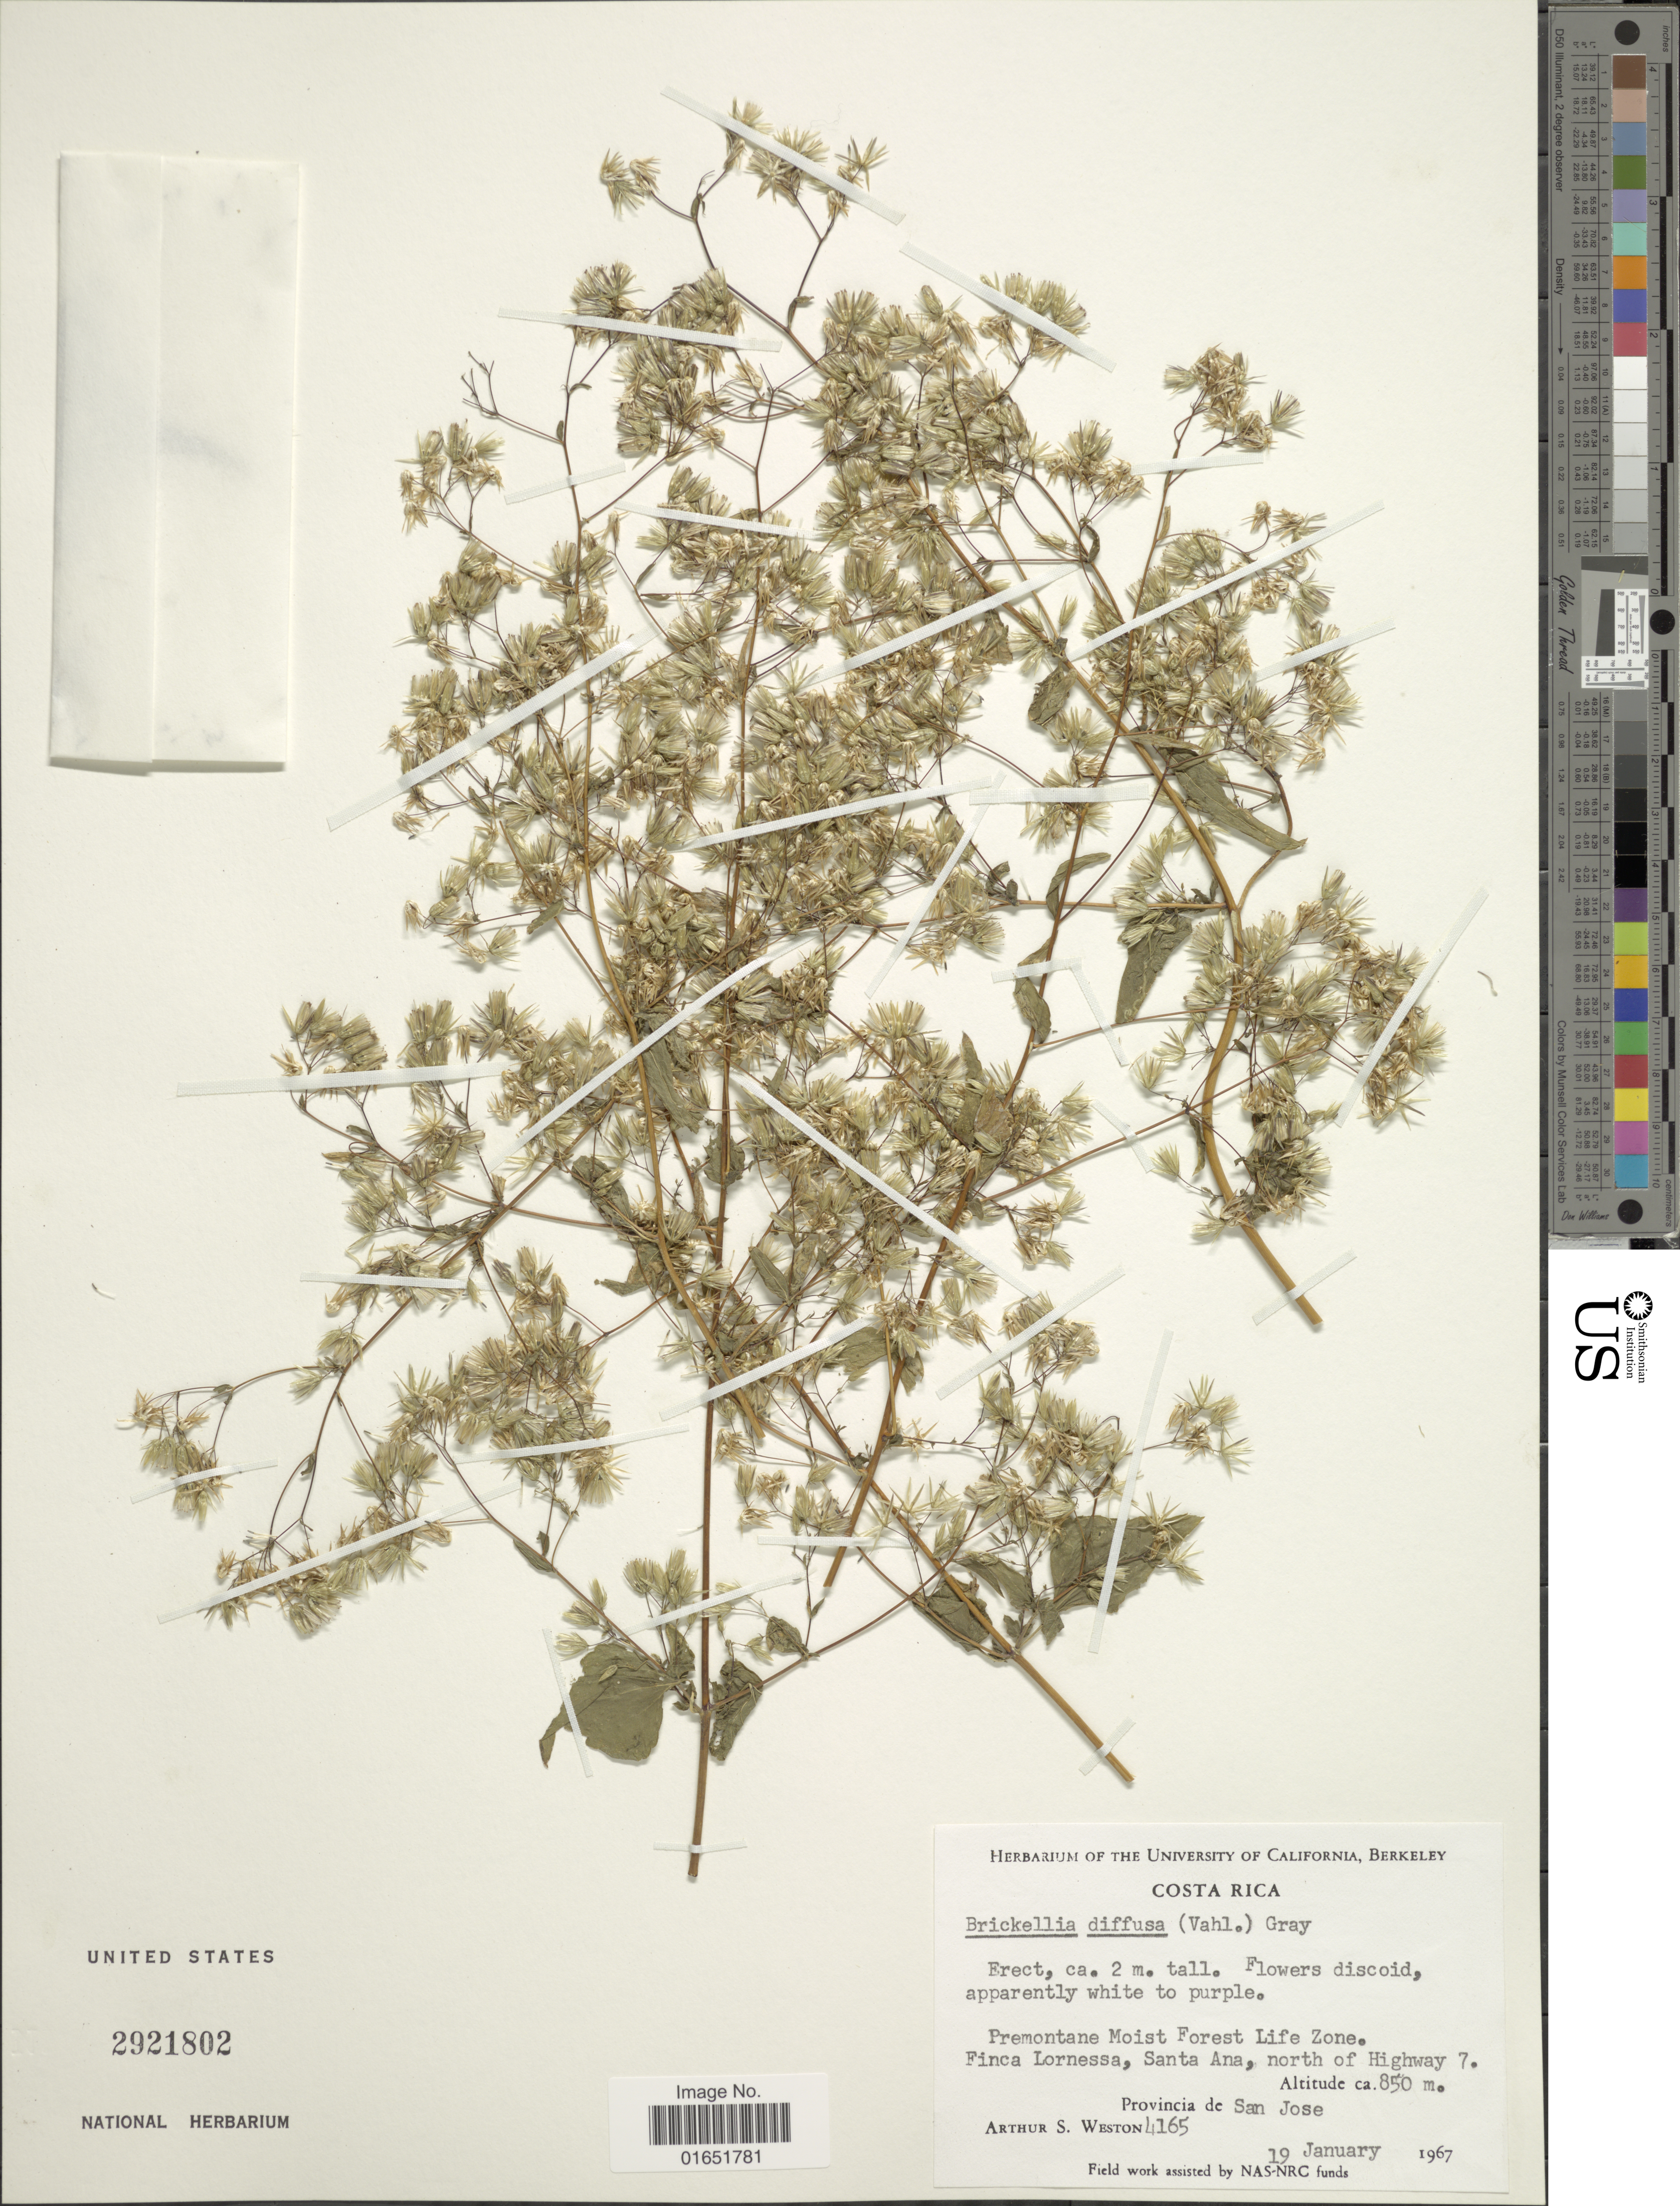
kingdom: Plantae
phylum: Tracheophyta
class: Magnoliopsida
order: Asterales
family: Asteraceae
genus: Brickellia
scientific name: Brickellia diffusa M.E. Jones, nom illeg.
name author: M.E. Jones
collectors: A. Weston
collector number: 4165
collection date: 1967-01-19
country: Costa Rica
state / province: San José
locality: Premontane Moist Forest Life Zone. Finca Lornessa, Santa Ana, north of Highway 7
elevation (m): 850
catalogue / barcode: US 2921802